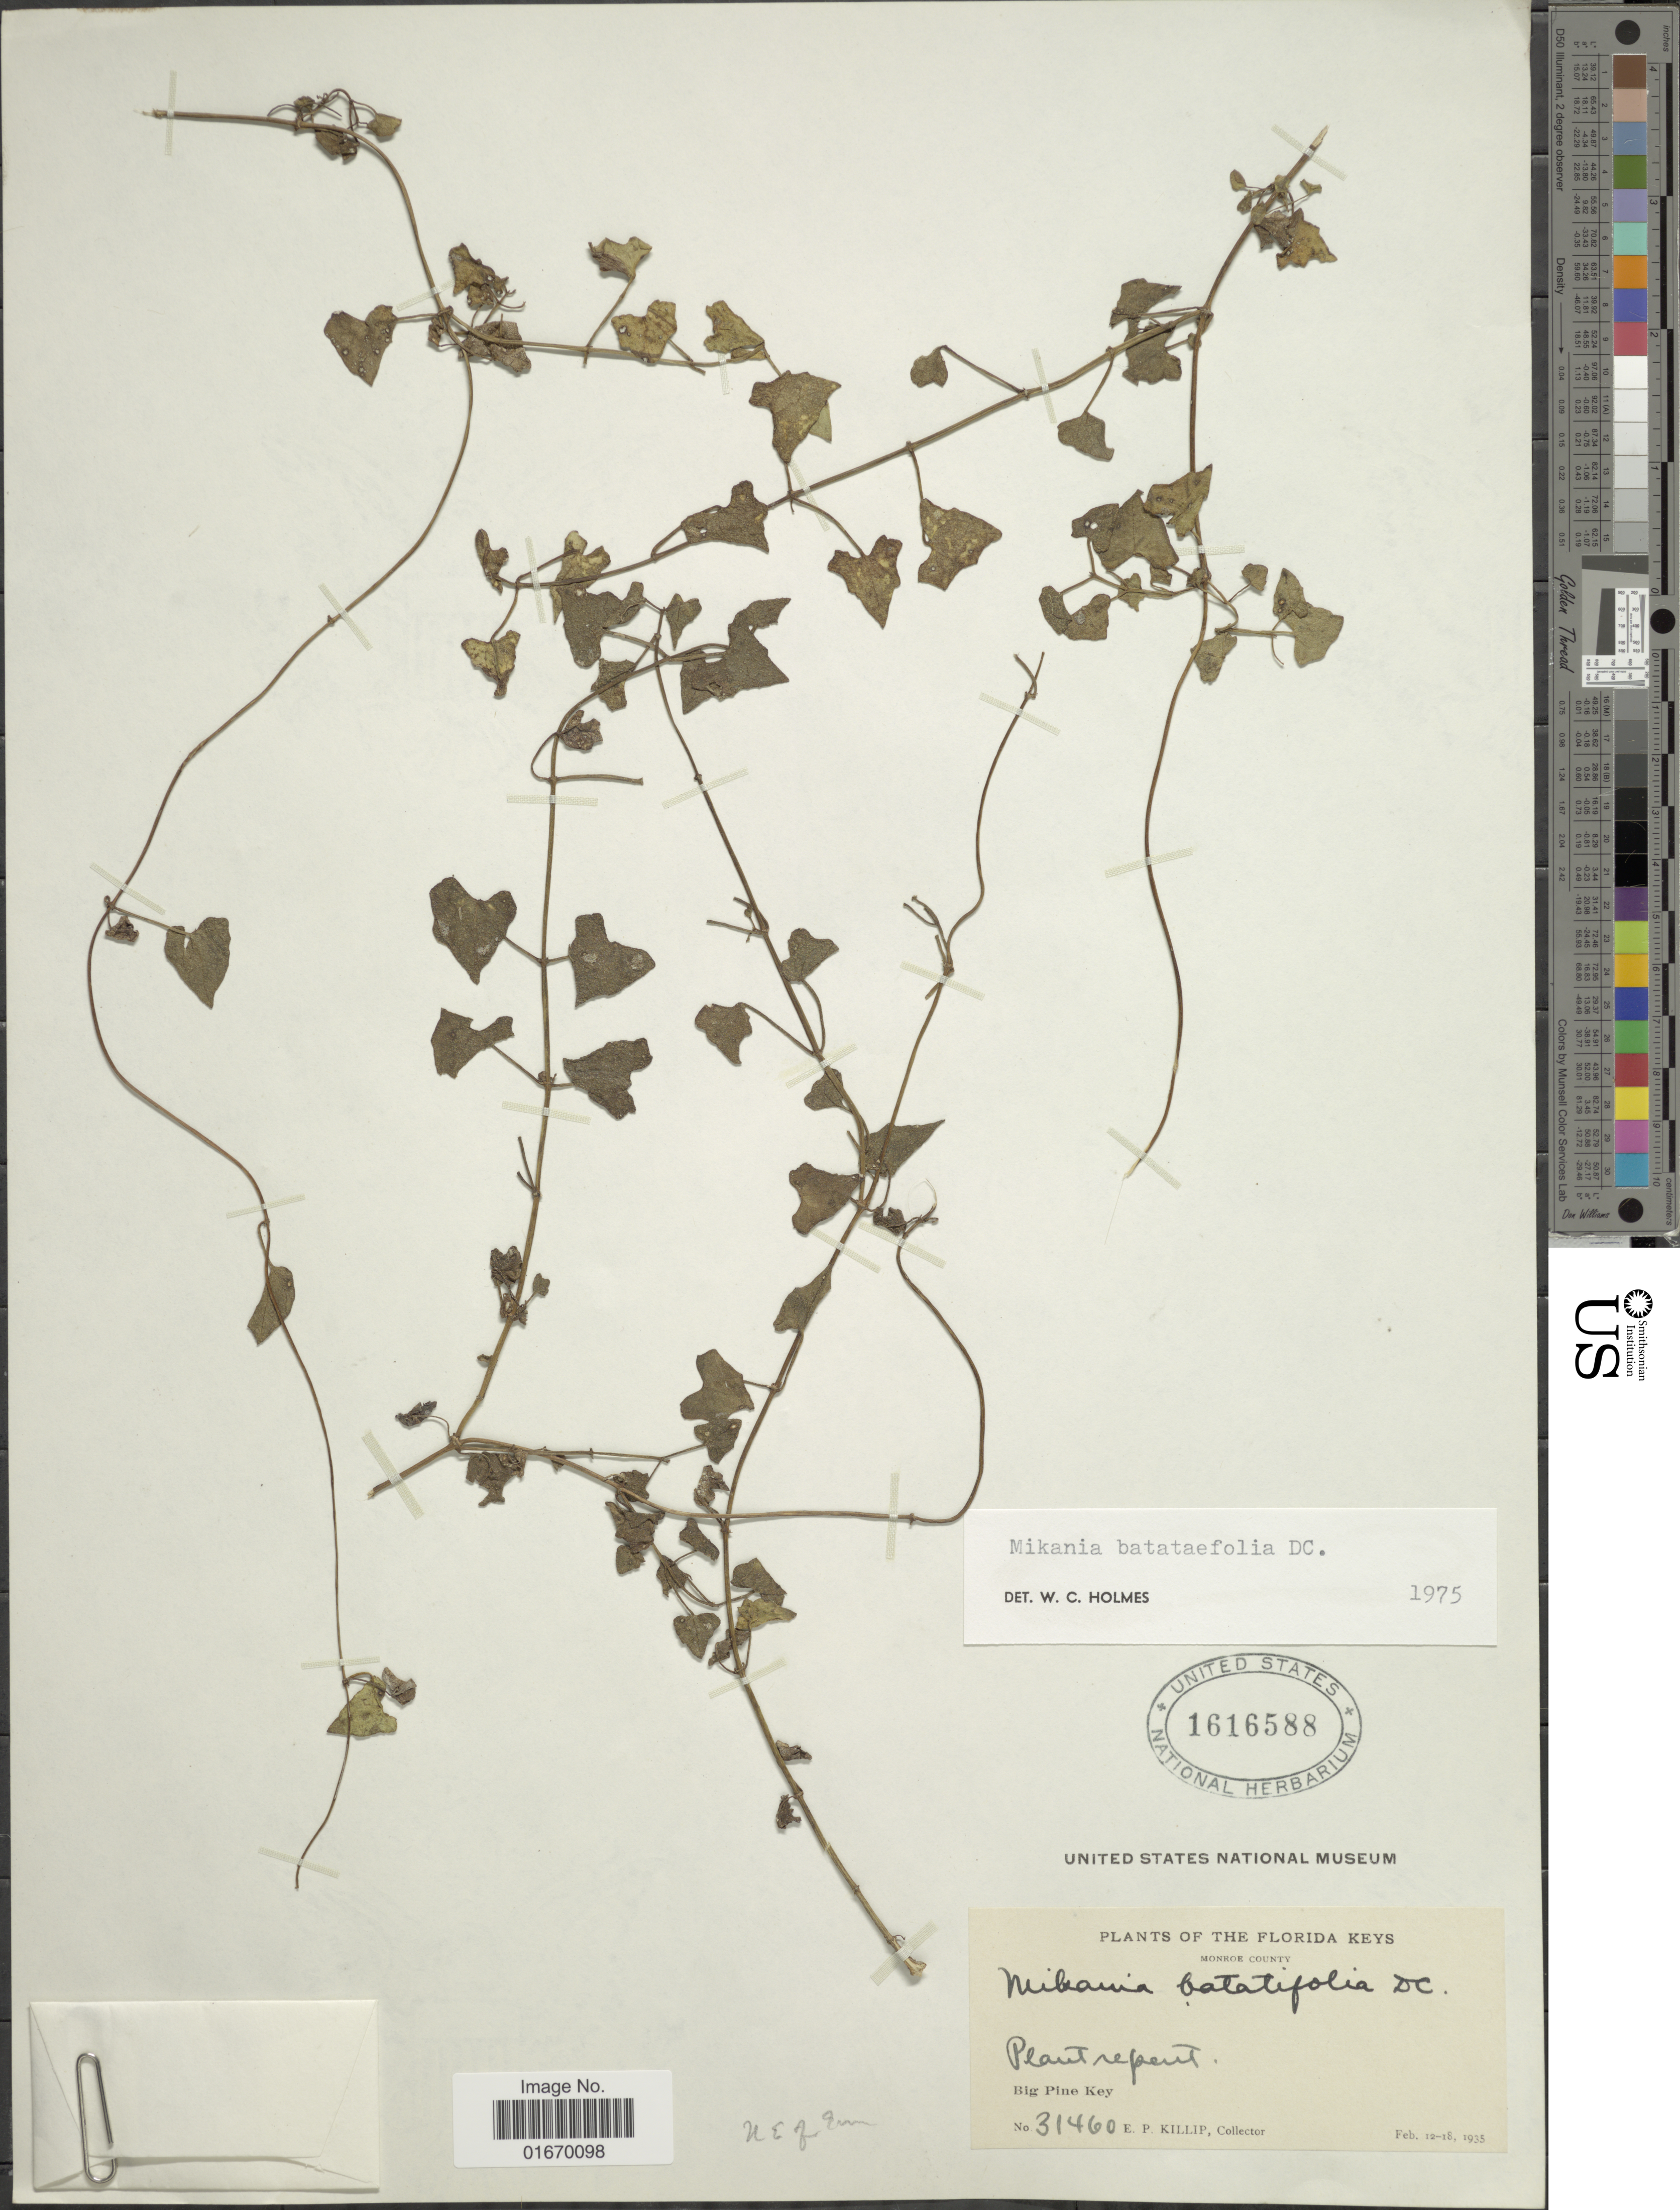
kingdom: Plantae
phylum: Tracheophyta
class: Magnoliopsida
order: Asterales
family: Asteraceae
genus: Mikania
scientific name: Mikania batataefolia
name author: DC.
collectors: E. P. Killip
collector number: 31460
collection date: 1935-02-12/1935-02-18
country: United States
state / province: Florida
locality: Florida Keys, Monroe County, Big Pine Key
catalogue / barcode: US 1616588